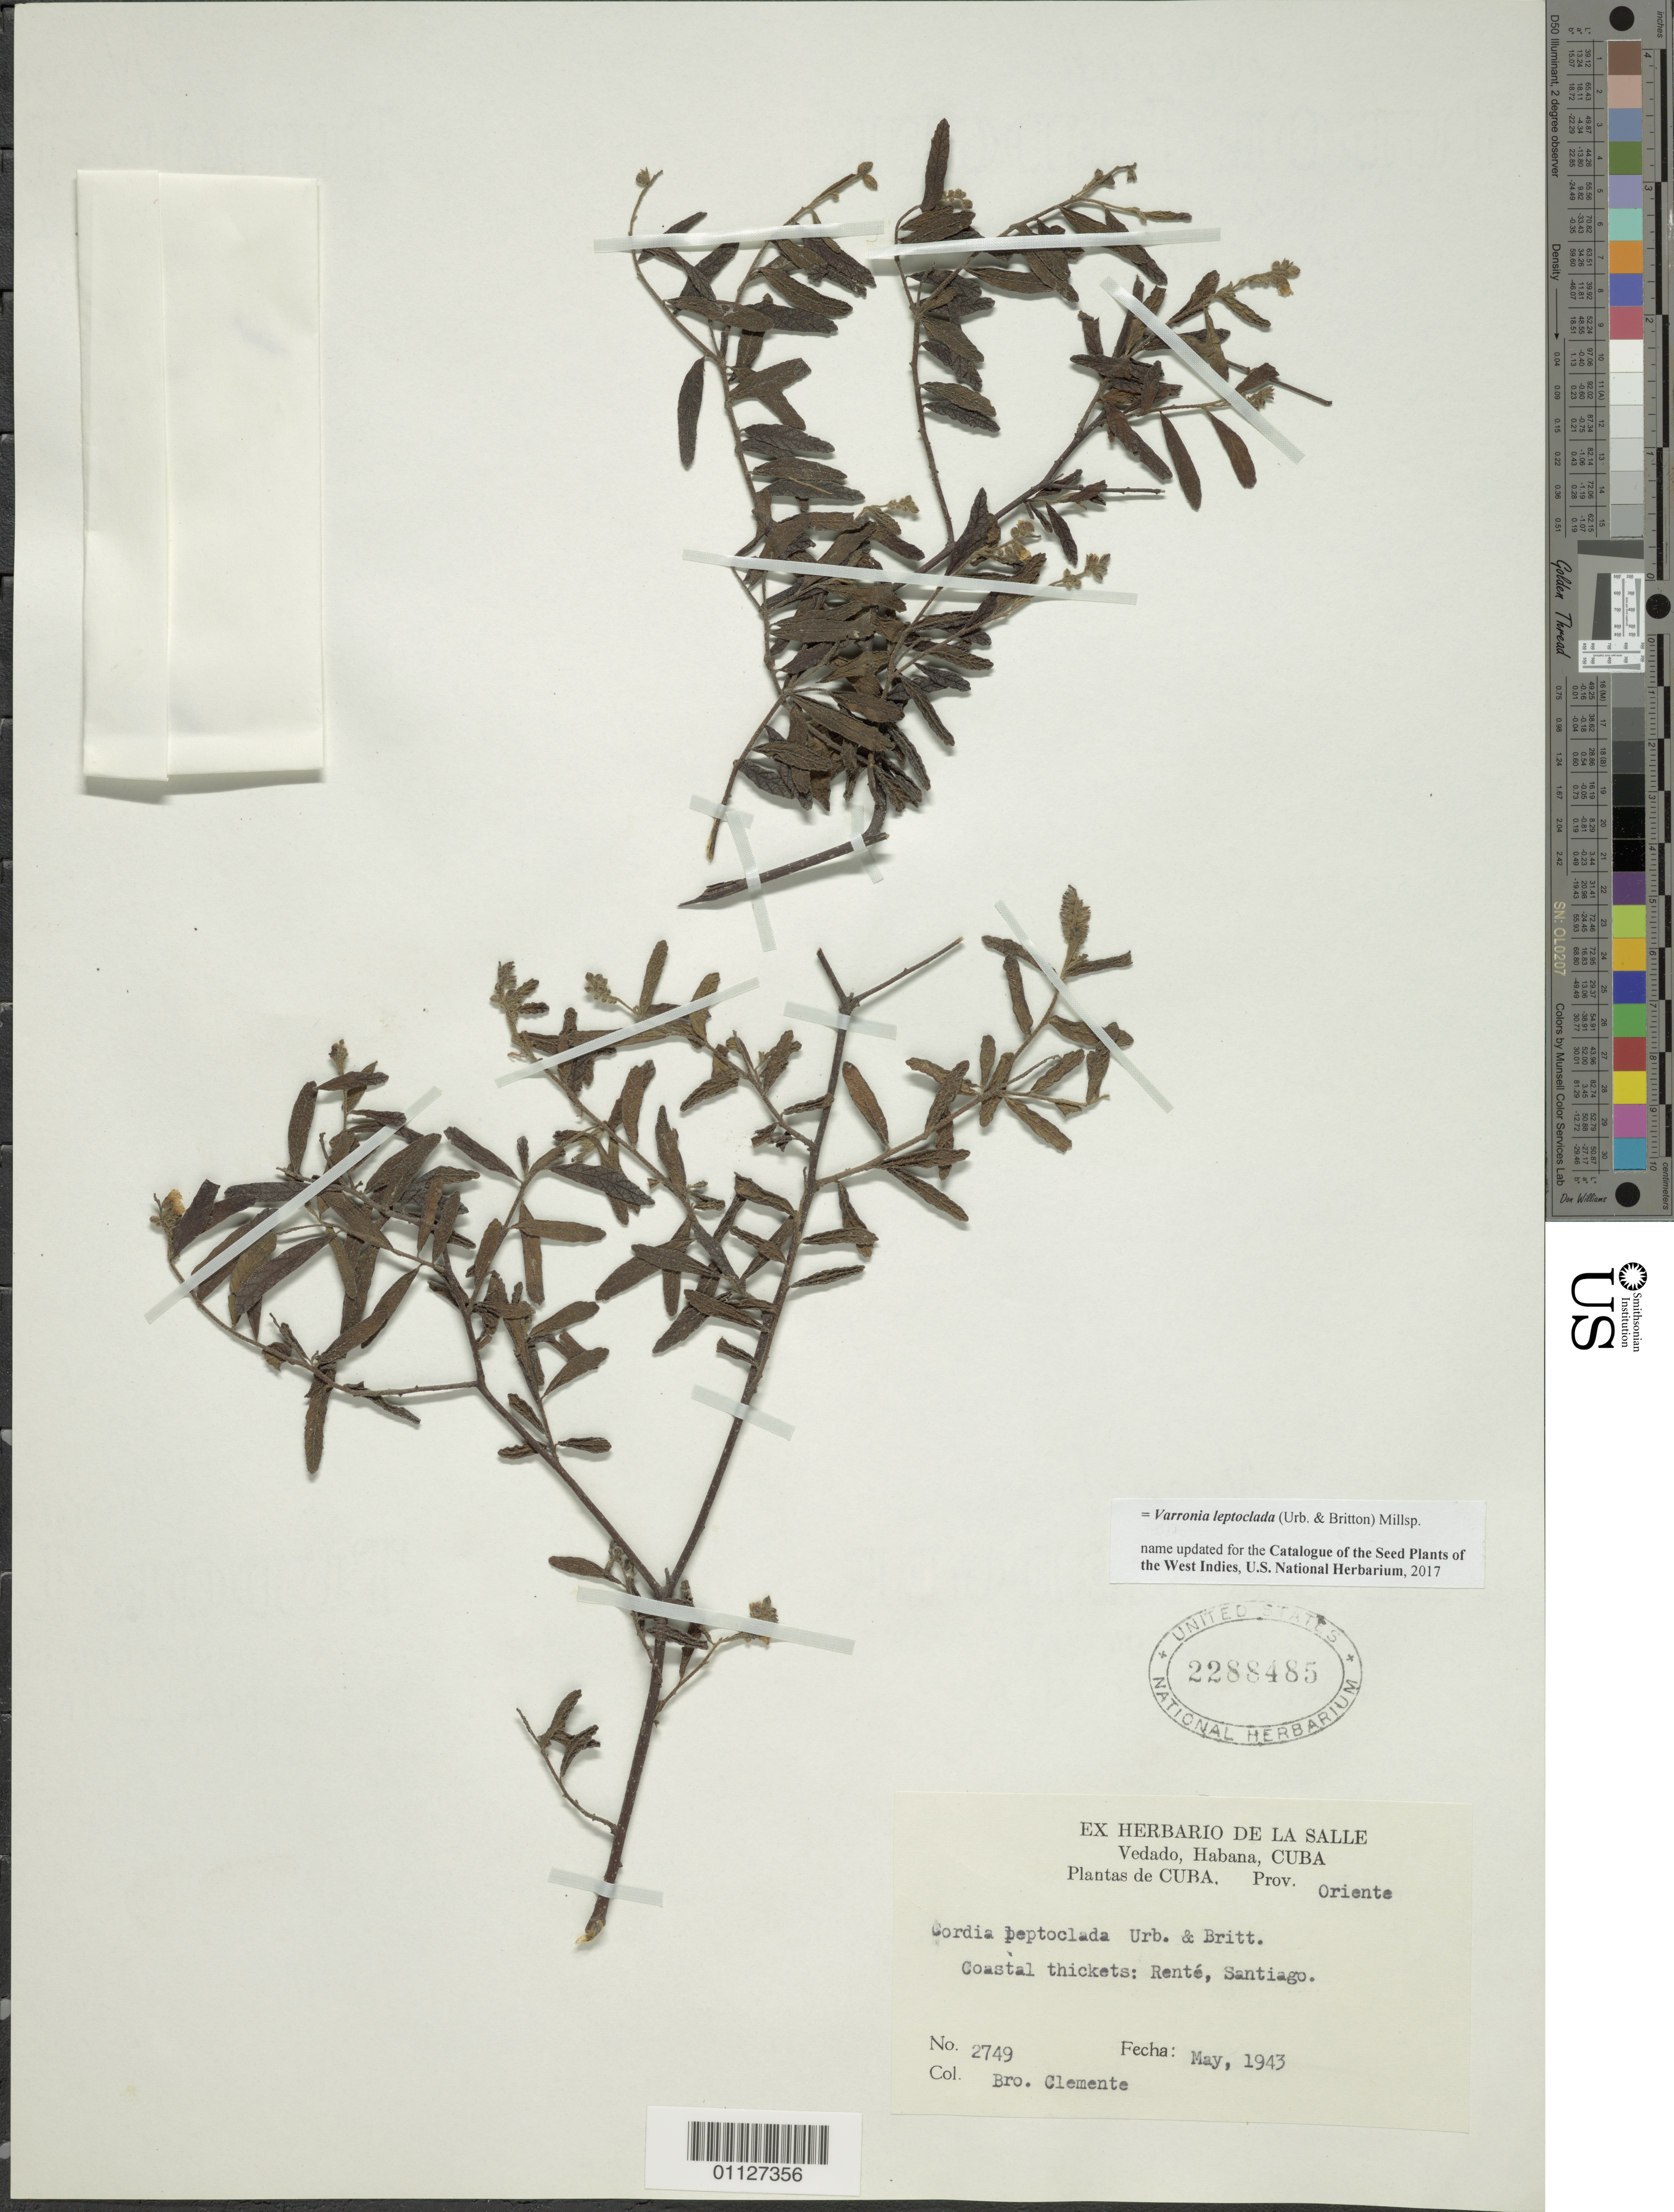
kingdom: Plantae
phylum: Tracheophyta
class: Magnoliopsida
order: Boraginales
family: Cordiaceae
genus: Varronia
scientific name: Varronia leptoclada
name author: (Urb. & Britton) Millsp.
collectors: B. Clement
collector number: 2749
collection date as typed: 01 May 1943 to 31 May 1943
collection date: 1943-05-01/1943-05-31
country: Cuba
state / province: Santiago de Cuba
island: Cuba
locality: Renté, Santiago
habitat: Coastal thickets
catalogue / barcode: US 2288485